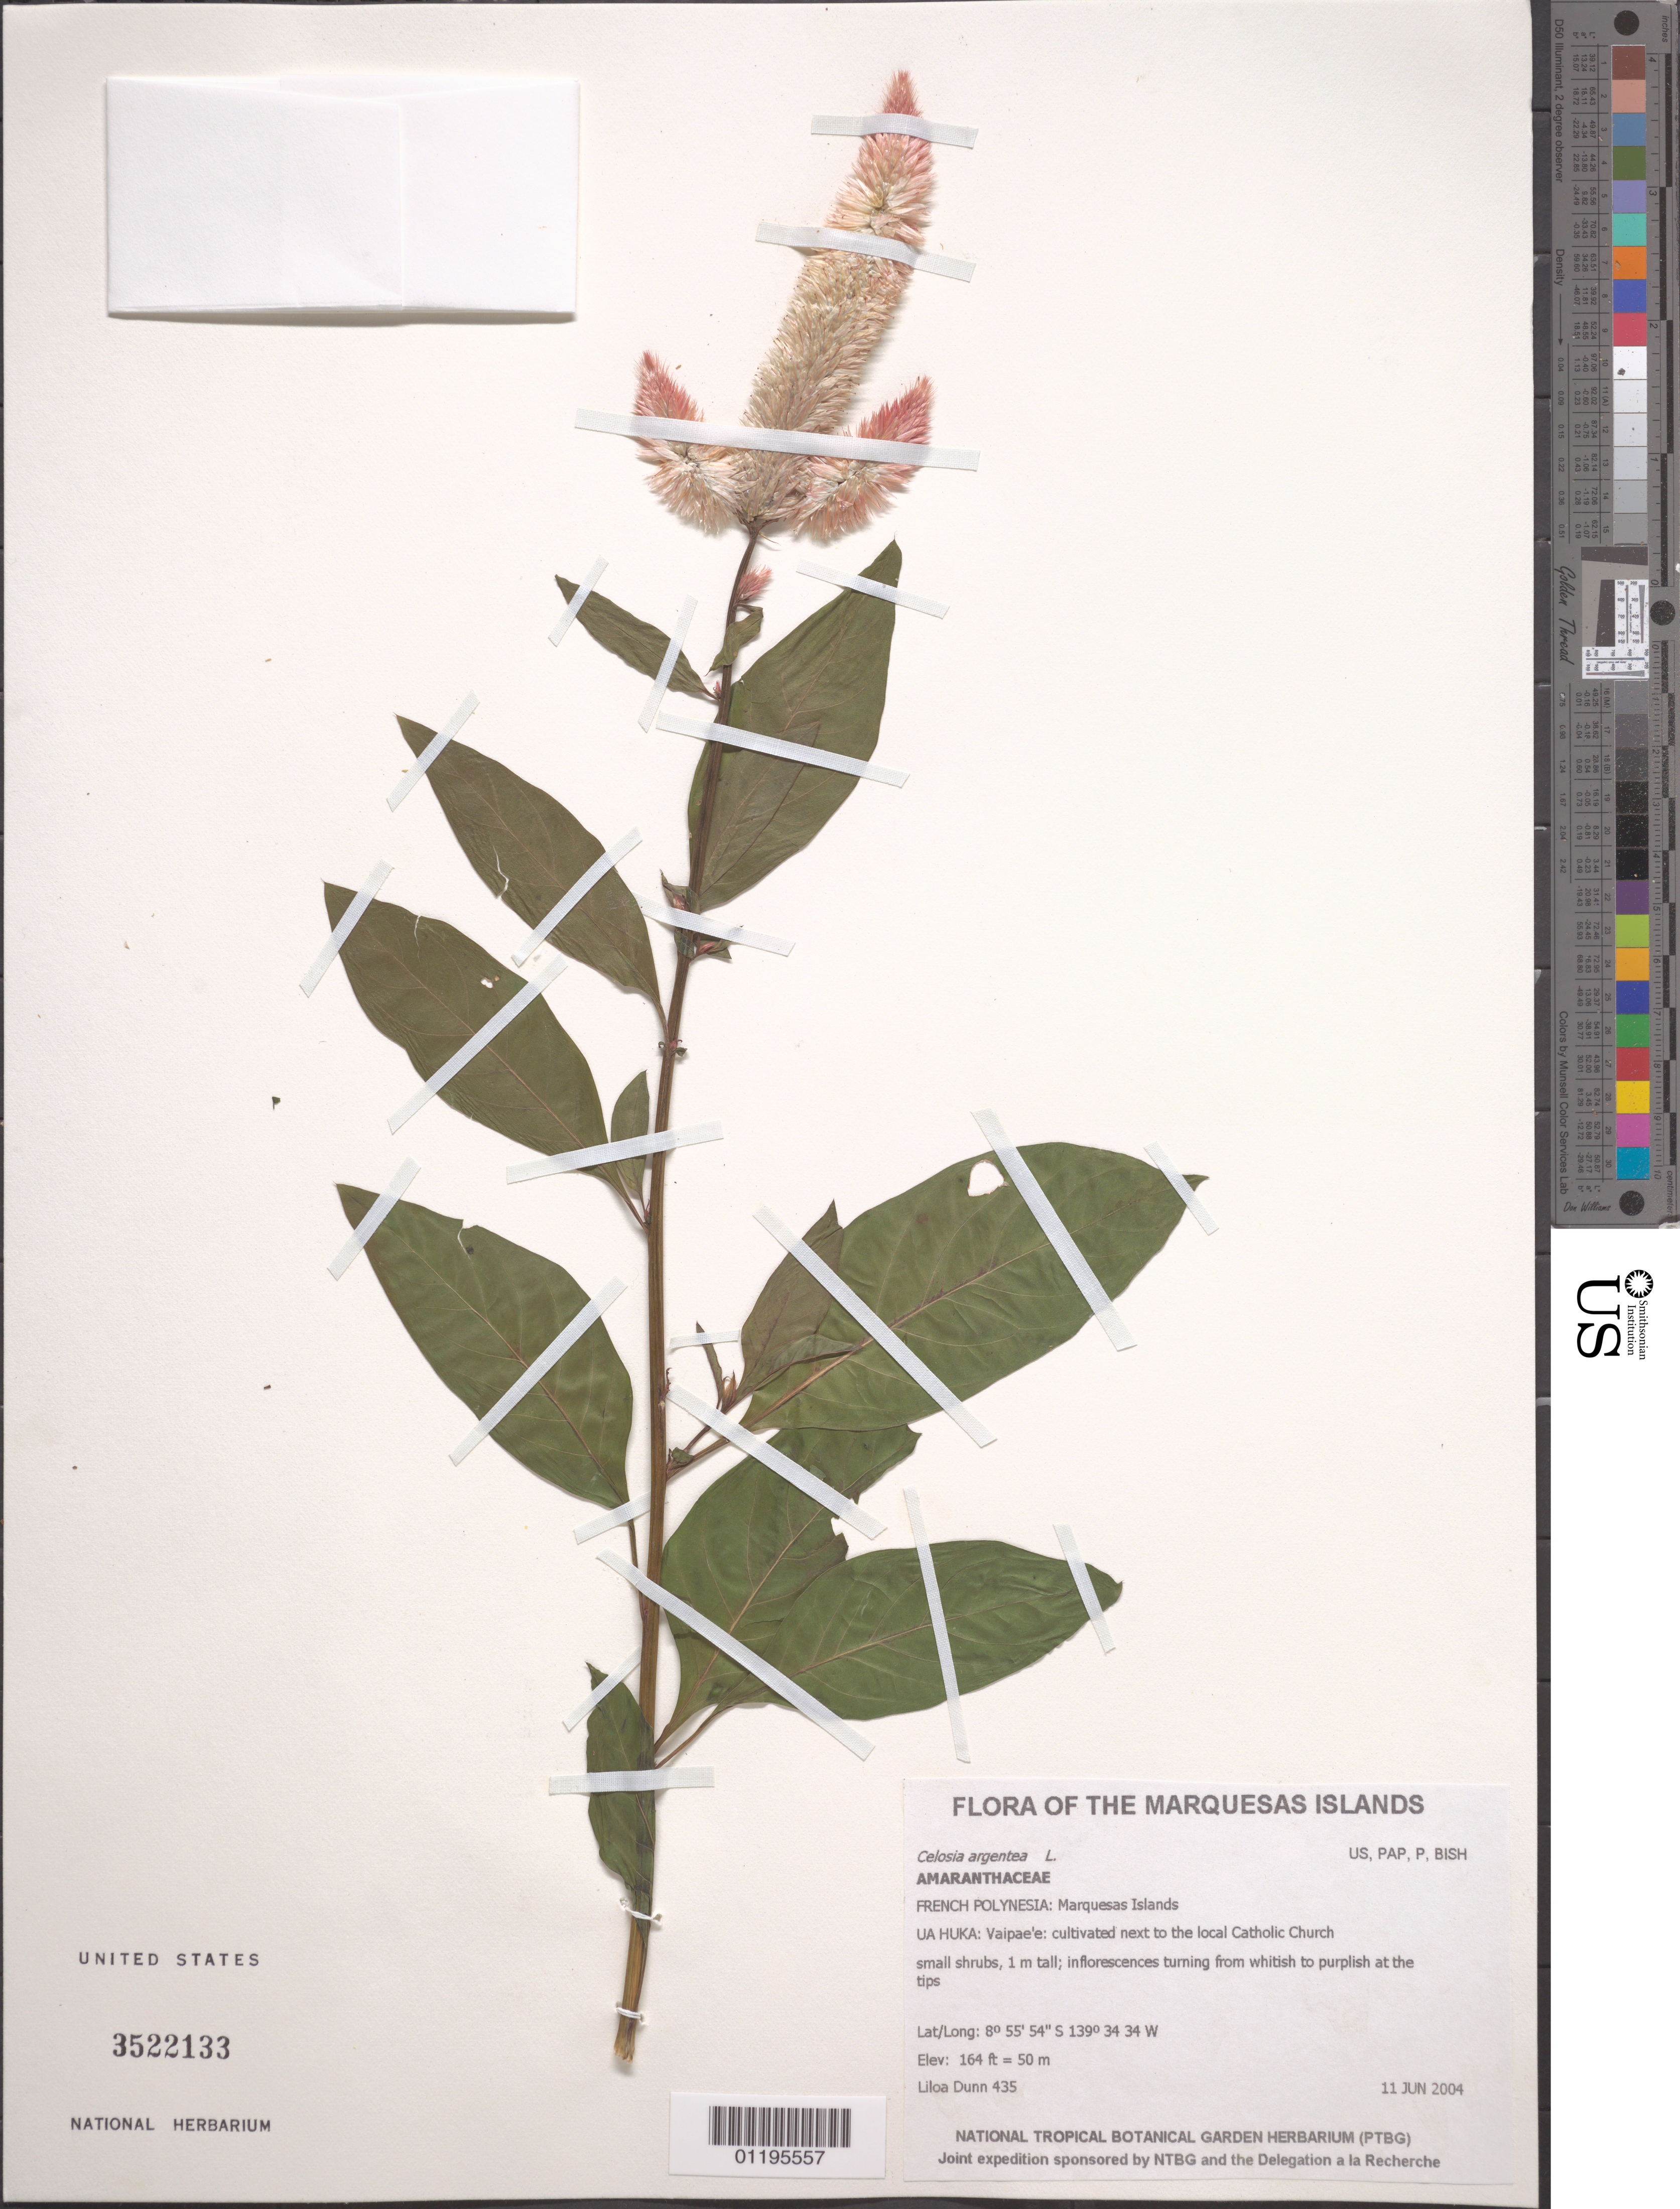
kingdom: Plantae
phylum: Tracheophyta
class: Magnoliopsida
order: Caryophyllales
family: Amaranthaceae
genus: Celosia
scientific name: Celosia argentea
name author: L.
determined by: Lorence, David H., (PTBG), National Tropical Botanical Garden (UNITED STATES)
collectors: L. Dunn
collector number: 435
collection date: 2004-06-11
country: French Polynesia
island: Ua Huka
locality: Vaipae'e: cultivated next to the local Catholic Church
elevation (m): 50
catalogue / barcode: US 3522133